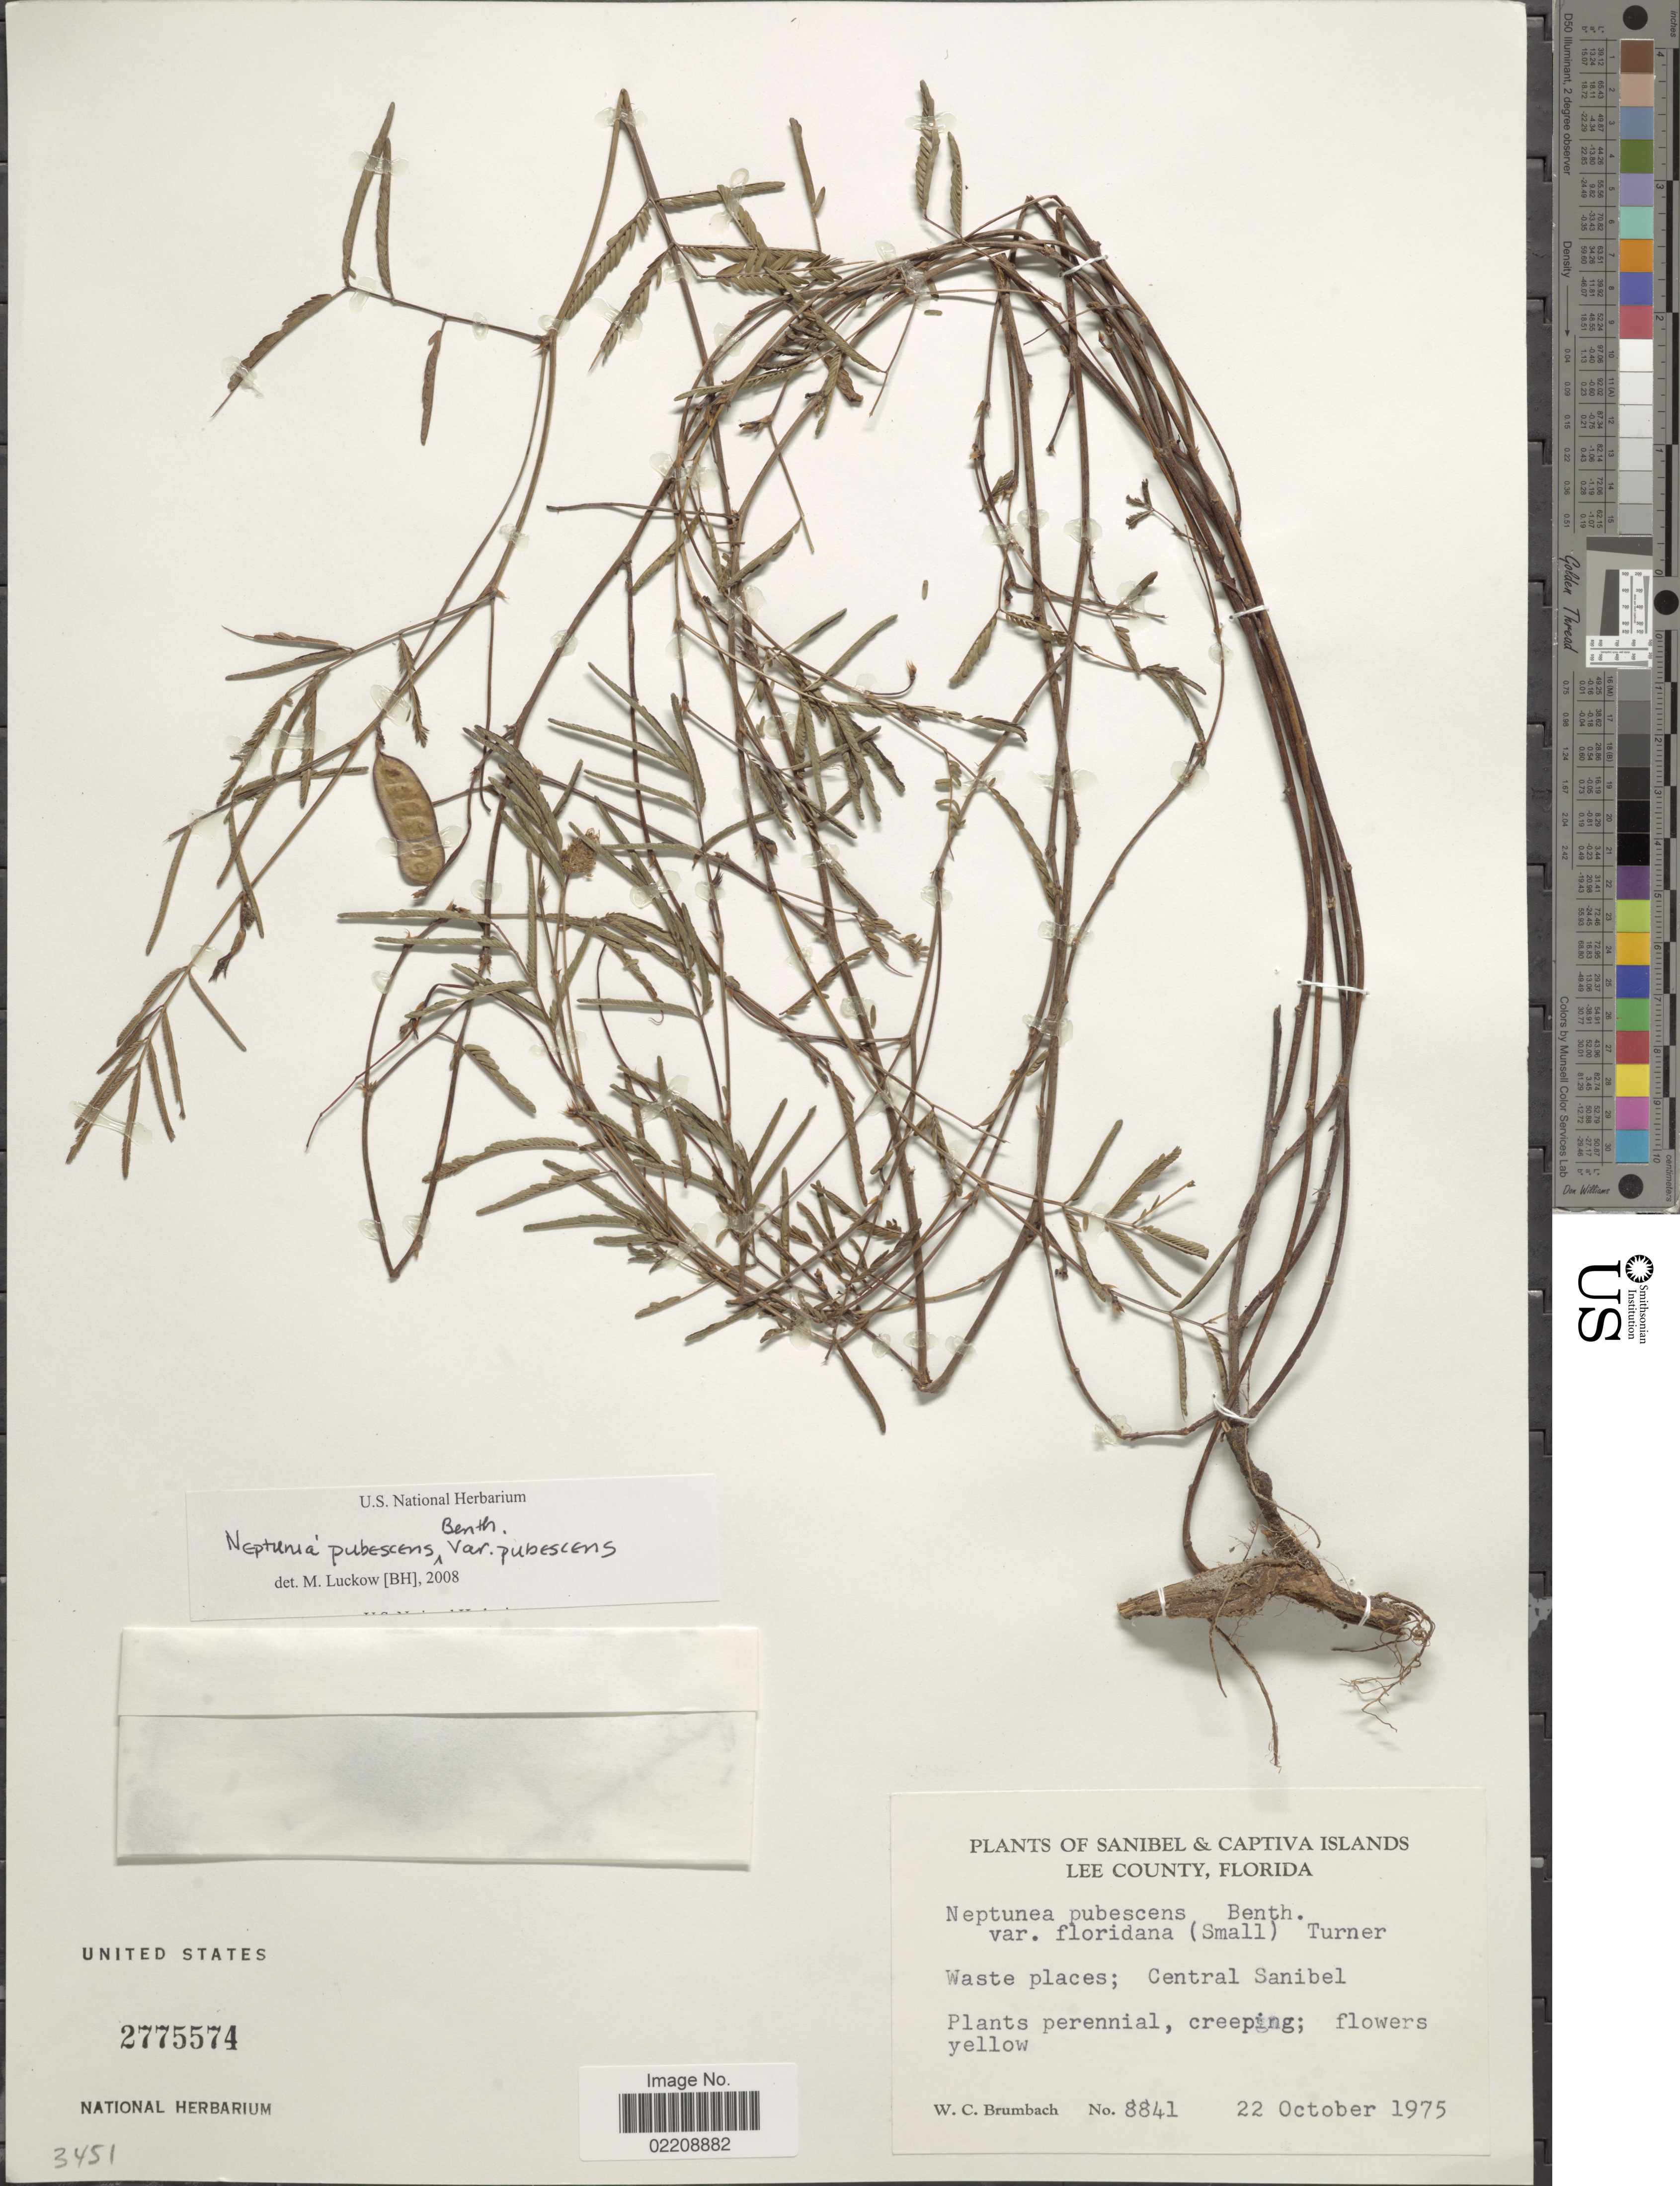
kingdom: Plantae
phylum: Tracheophyta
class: Magnoliopsida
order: Fabales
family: Fabaceae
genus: Neptunia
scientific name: Neptunia pubescens var. pubescens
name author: Benth.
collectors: W. C. Brumbach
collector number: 8841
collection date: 1975-10-22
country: United States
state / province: Florida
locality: Sanibel & Captiva Islands, Lee County, Waste places ; Central Sanibel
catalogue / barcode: US 2775574